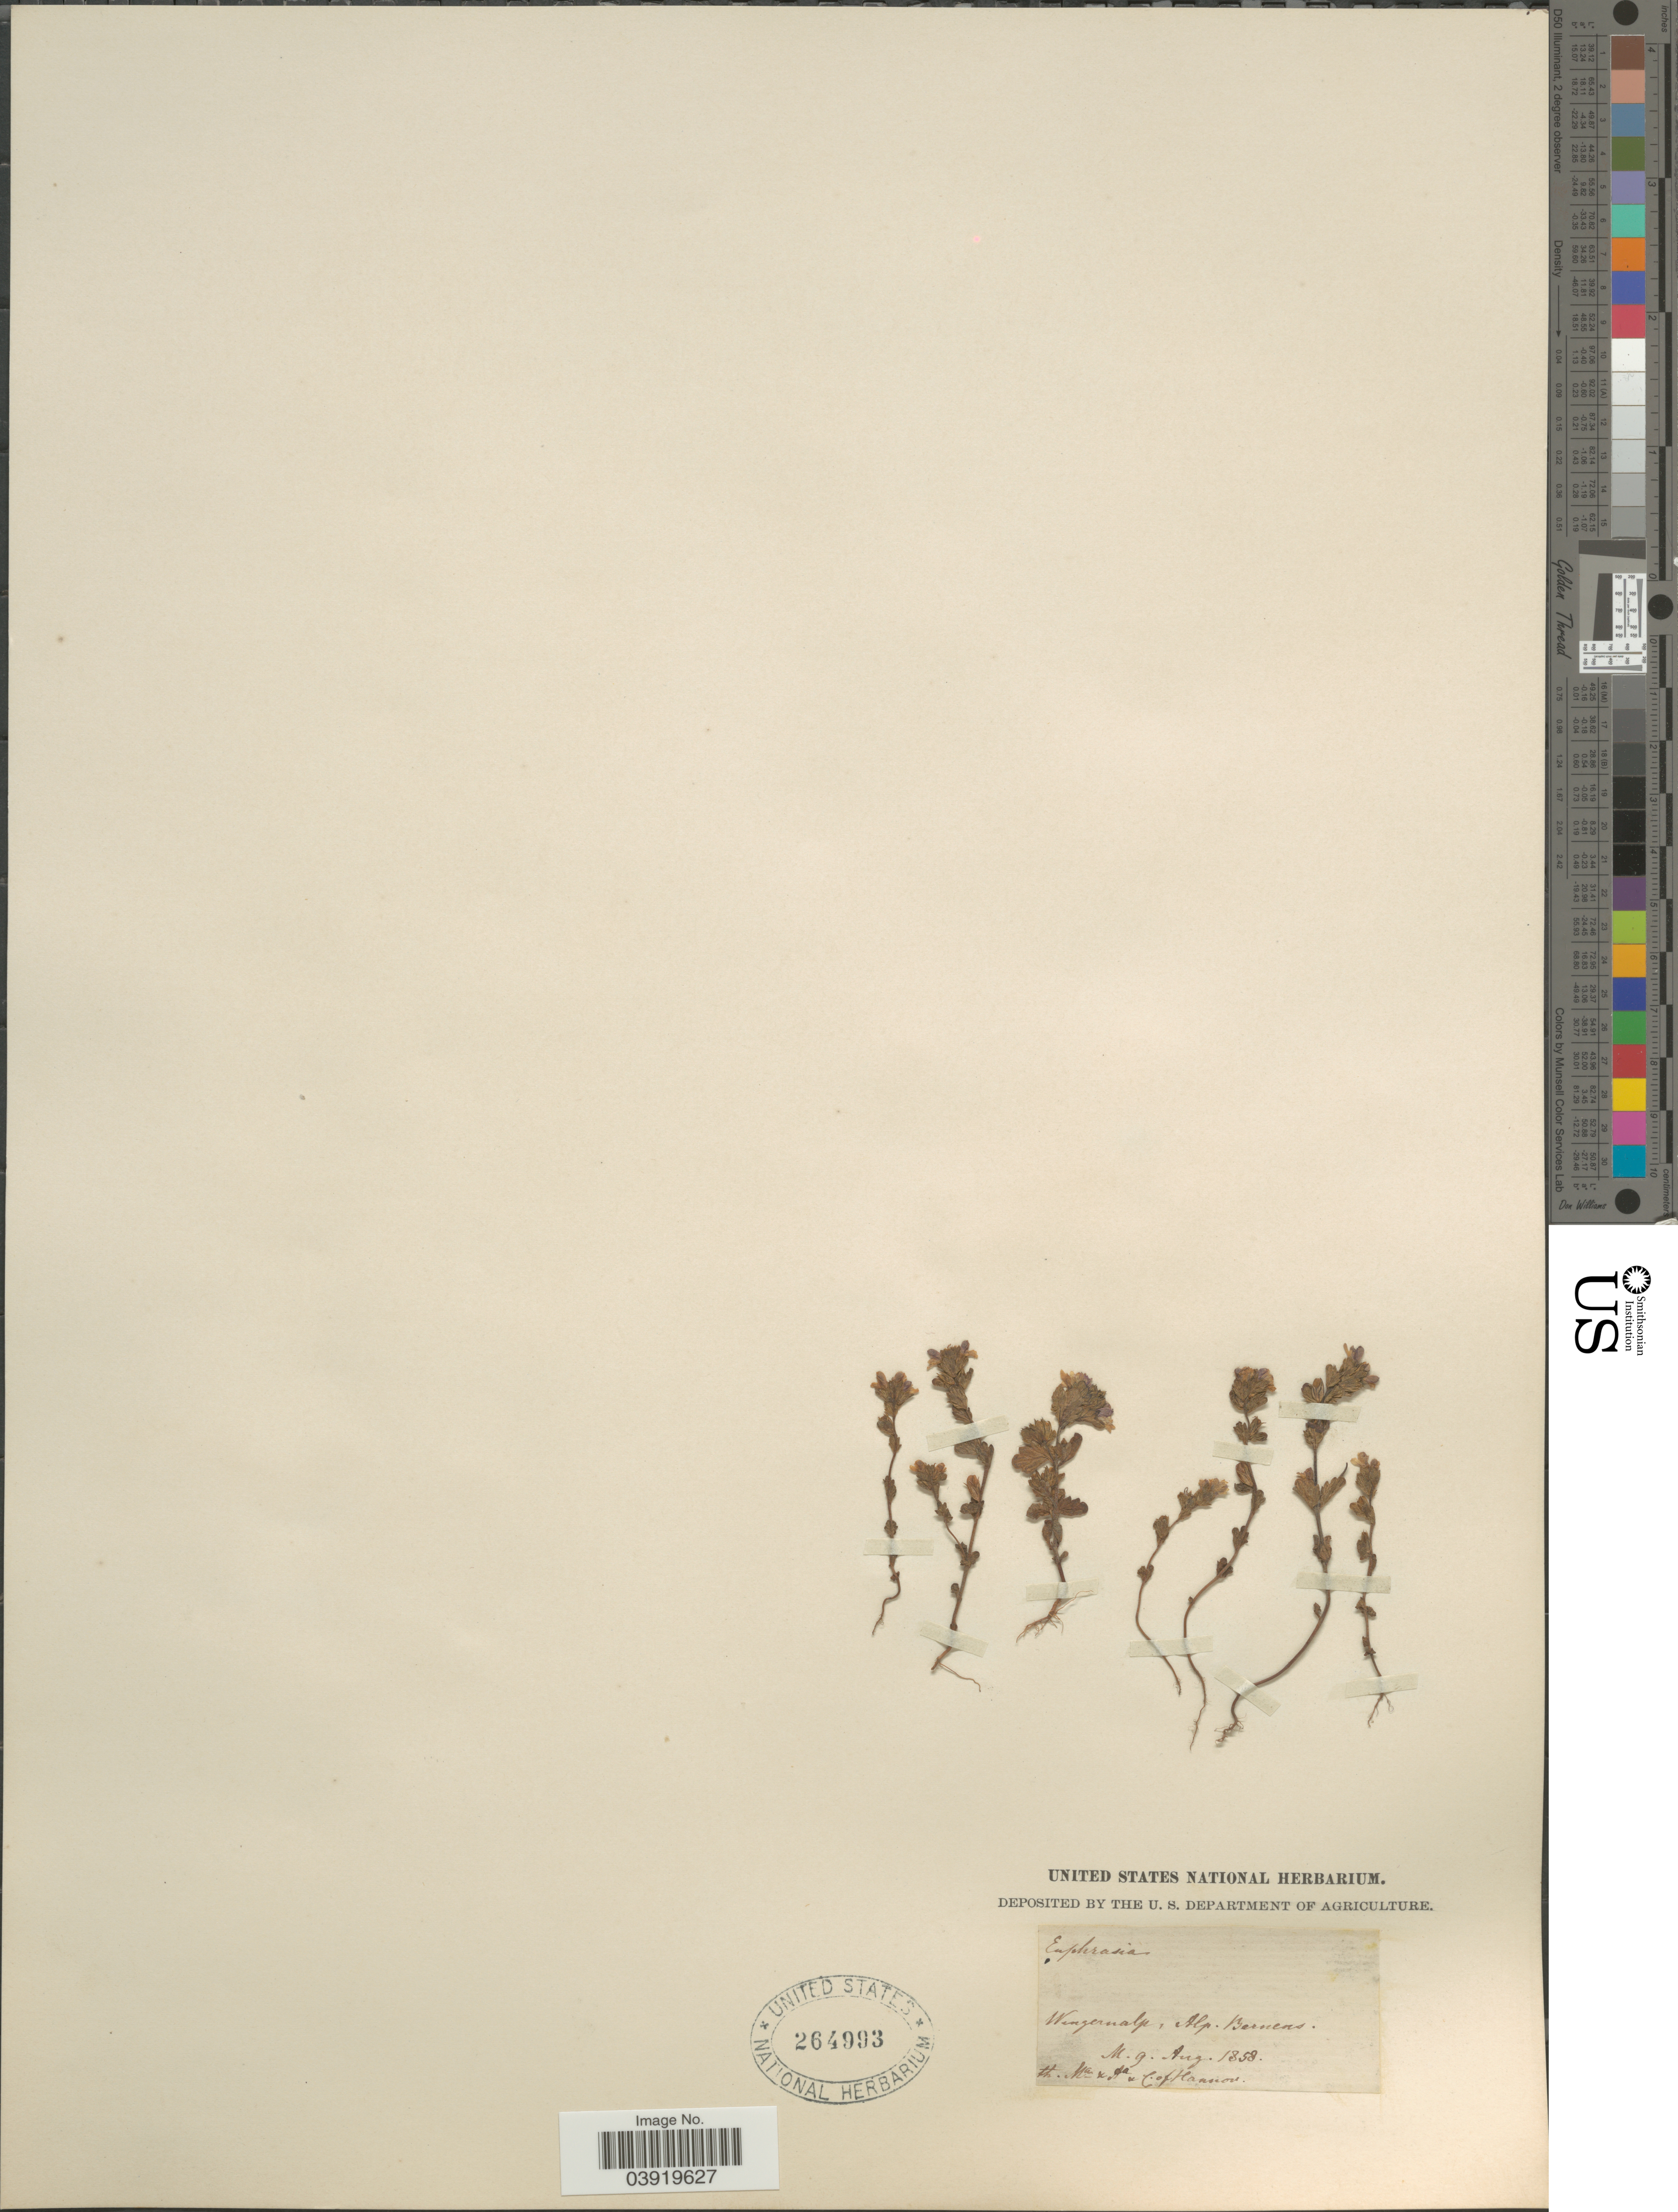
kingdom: Plantae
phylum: Tracheophyta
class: Magnoliopsida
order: Lamiales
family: Orobanchaceae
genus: Euphrasia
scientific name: Euphrasia sp.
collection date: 1858-08-09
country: Switzerland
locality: Wengernalp, Alp. Bernens.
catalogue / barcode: US 264993